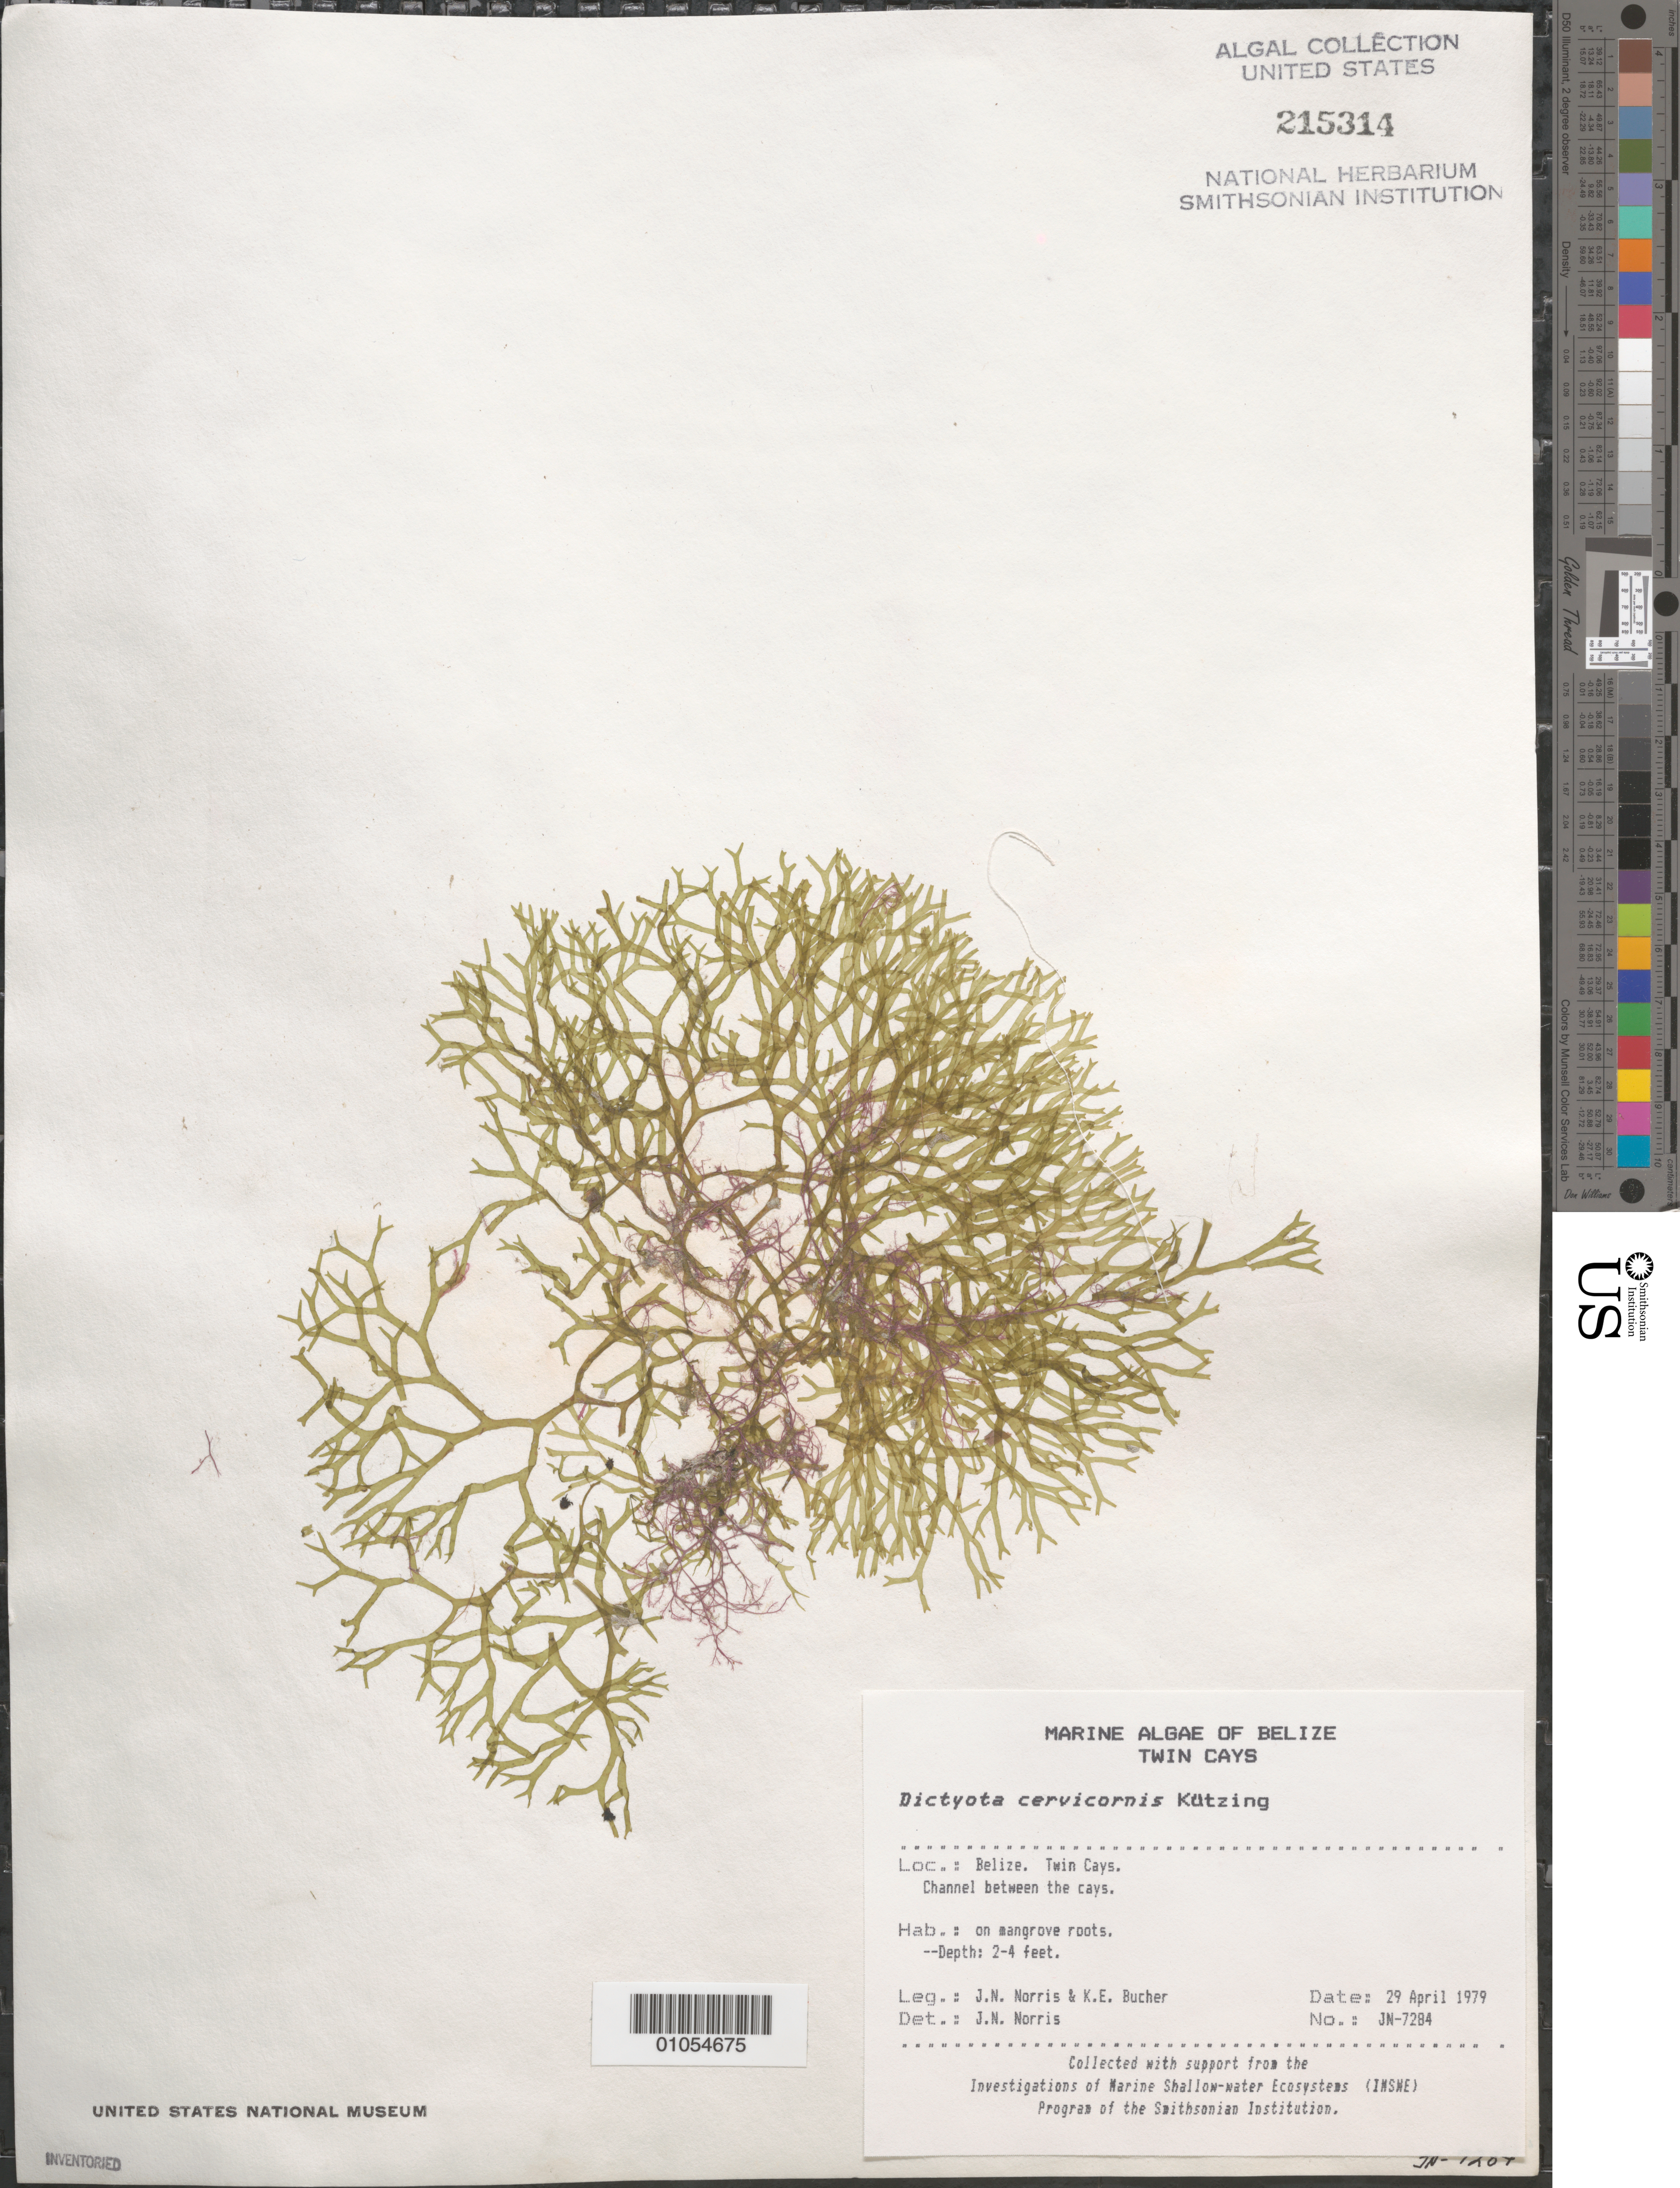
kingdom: Chromista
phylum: Ochrophyta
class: Phaeophyceae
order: Dictyotales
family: Dictyotaceae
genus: Dictyota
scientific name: Dictyota cervicornis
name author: Kütz.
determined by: Norris, James N.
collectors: J. N. Norris & K. E. Bucher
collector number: JN-7284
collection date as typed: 29 Apr 1979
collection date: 1979-04-29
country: Belize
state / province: Stann Creek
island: Twin Cays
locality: Channel between Twin Cays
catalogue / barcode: US 215314